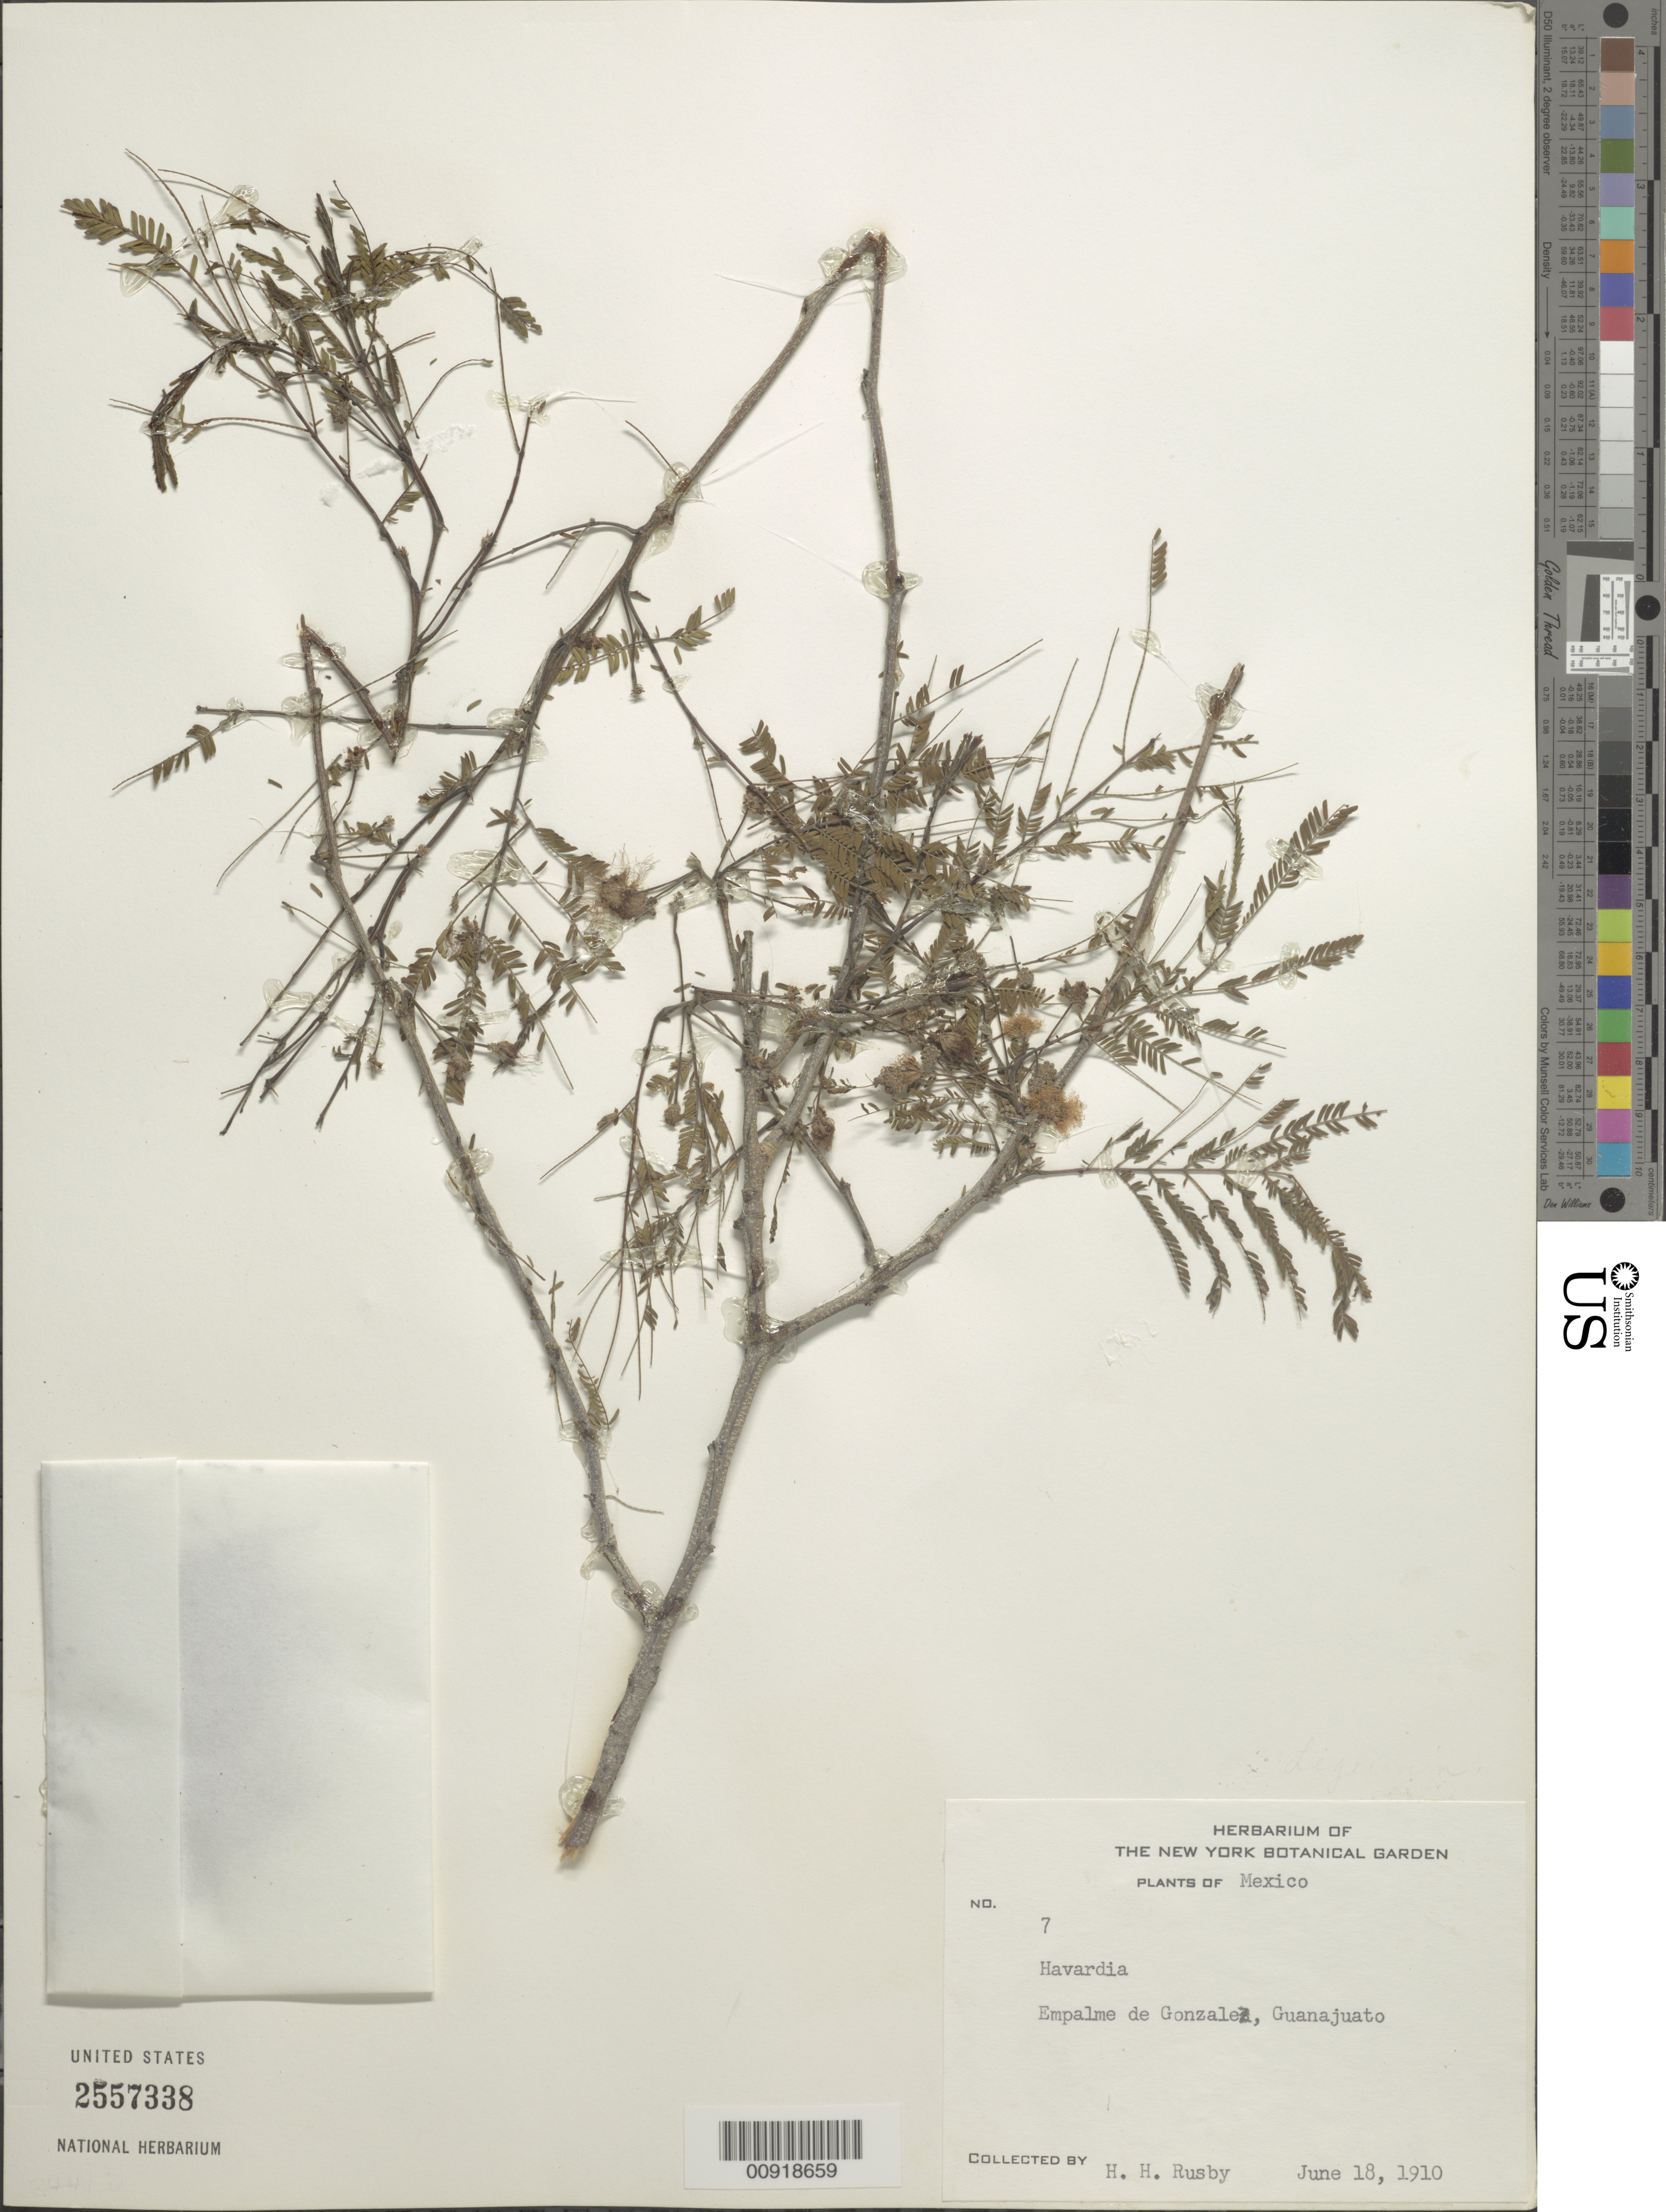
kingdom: Plantae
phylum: Tracheophyta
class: Magnoliopsida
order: Fabales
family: Fabaceae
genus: Pithecellobium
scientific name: Pithecellobium sp.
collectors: H. H. Rusby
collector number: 7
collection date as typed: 18 Jun 1910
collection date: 1910-06-18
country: Mexico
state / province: Guanajuato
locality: Empalme de González, Guanajuato.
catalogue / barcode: US 2557338